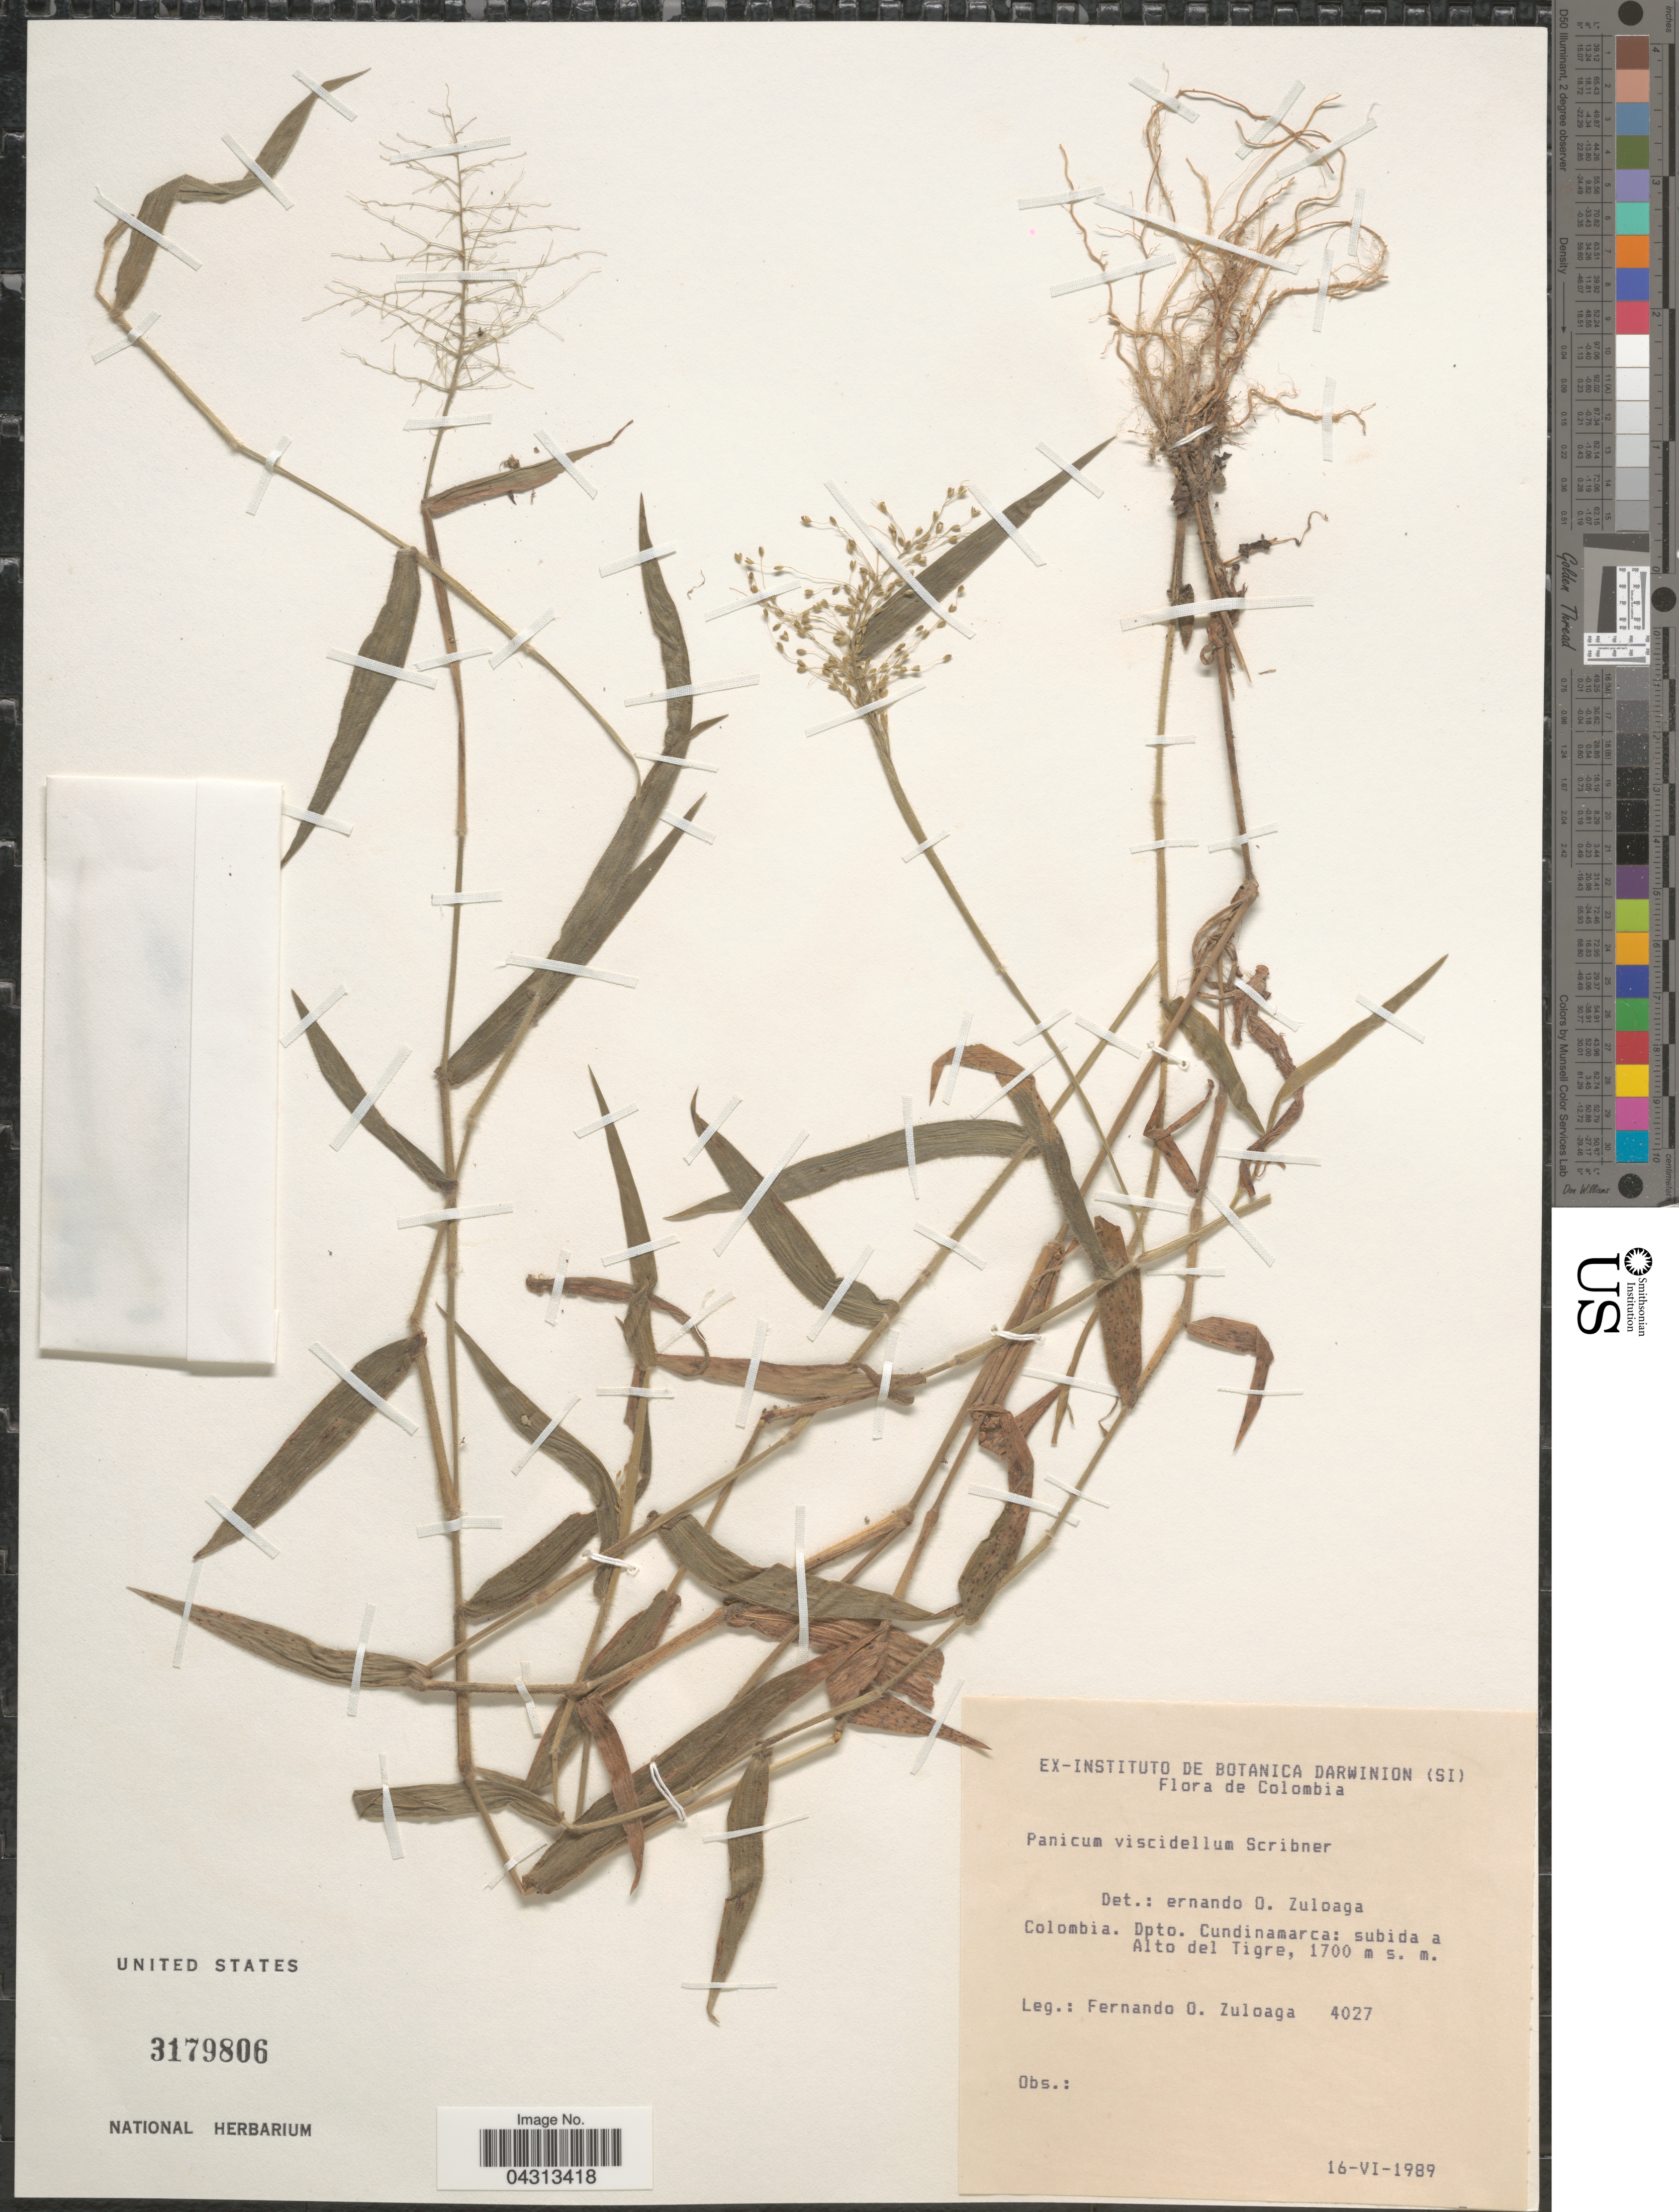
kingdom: Plantae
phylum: Tracheophyta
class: Liliopsida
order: Poales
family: Poaceae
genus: Dichanthelium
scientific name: Dichanthelium viscidellum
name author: (Scribn.) Gould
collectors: F. O. Zuloaga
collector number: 4027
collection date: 1989-06-16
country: Colombia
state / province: Cundinamarca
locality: Dpto. Cundinamarca: subida a Alto del Tigre.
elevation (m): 1700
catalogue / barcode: US 3179806